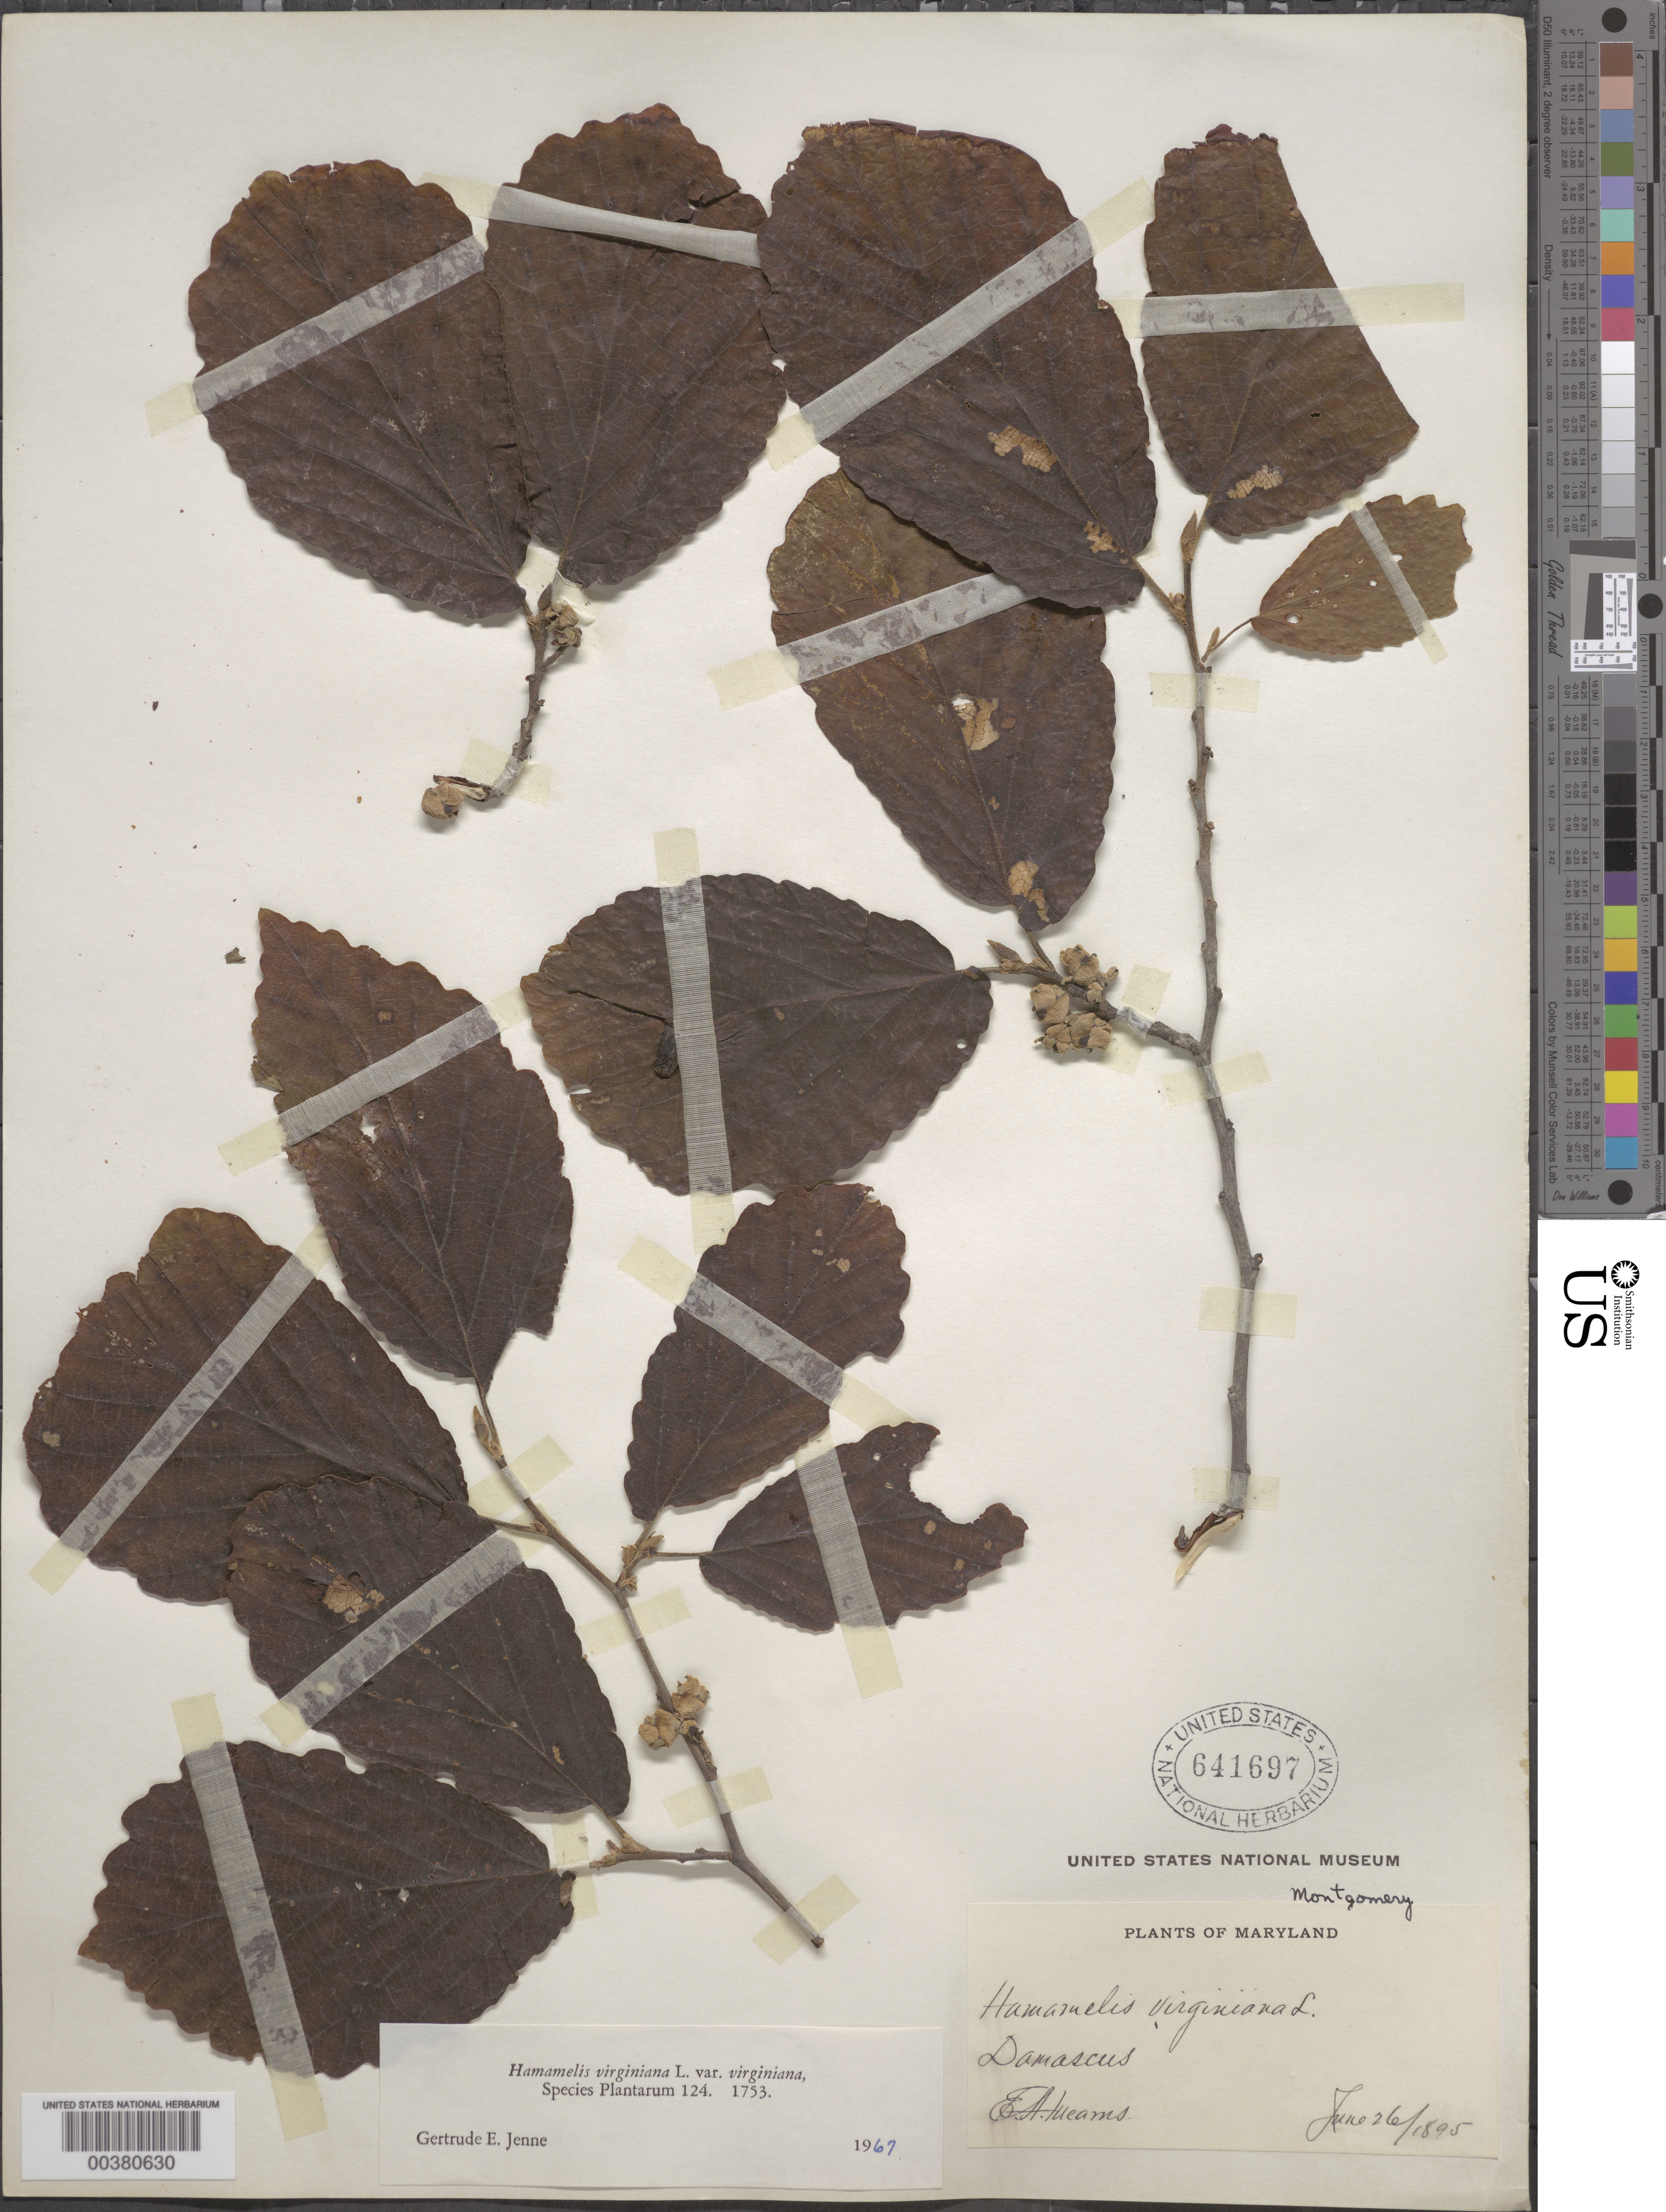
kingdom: Plantae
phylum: Tracheophyta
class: Magnoliopsida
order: Proteales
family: Platanaceae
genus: Platanus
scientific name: Platanus occidentalis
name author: L.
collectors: L. F. Ward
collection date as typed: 18--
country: United States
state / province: District of Columbia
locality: G.P.W., Washington D.C. area.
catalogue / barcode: US 155714-2